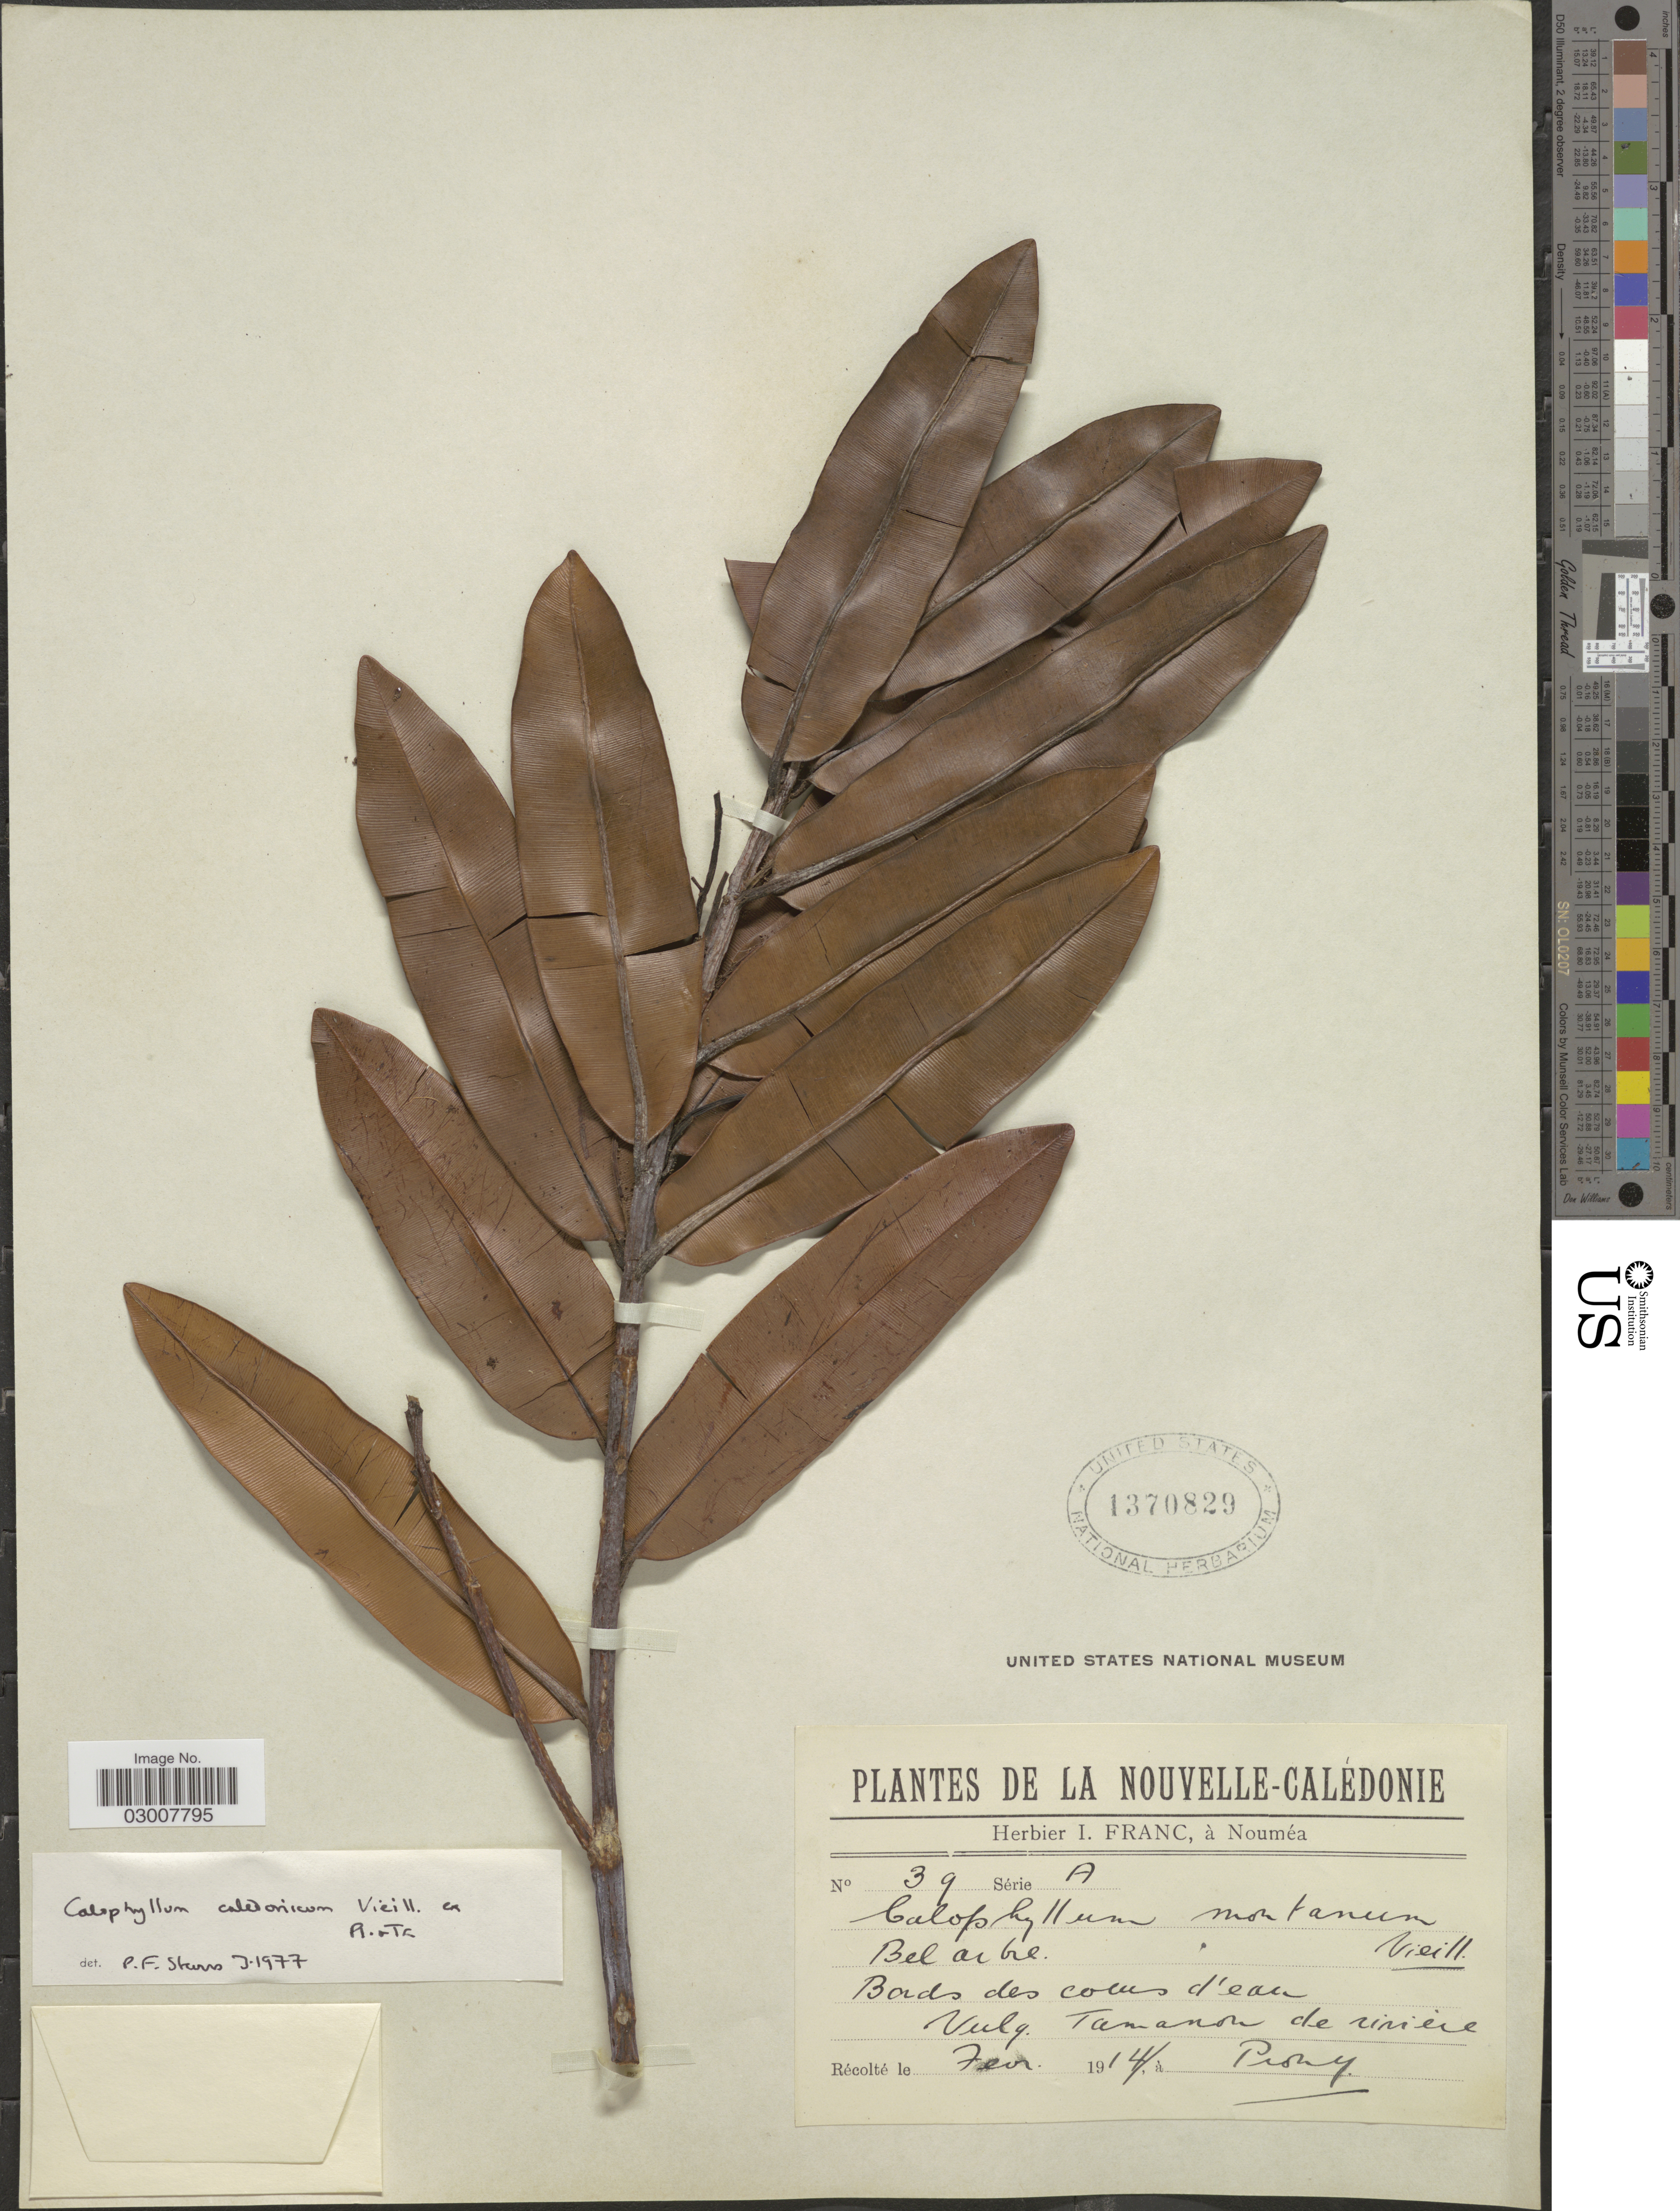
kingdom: Plantae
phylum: Tracheophyta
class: Magnoliopsida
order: Malpighiales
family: Calophyllaceae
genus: Calophyllum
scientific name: Calophyllum caledonicum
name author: Vieill. ex Planch. & Triana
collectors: -. Prony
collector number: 39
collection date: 1914-02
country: New Caledonia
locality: Nouvelle-Calédonie. Bords des cours d'eau Vulg. Tamanou de riviere.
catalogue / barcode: US 1370829